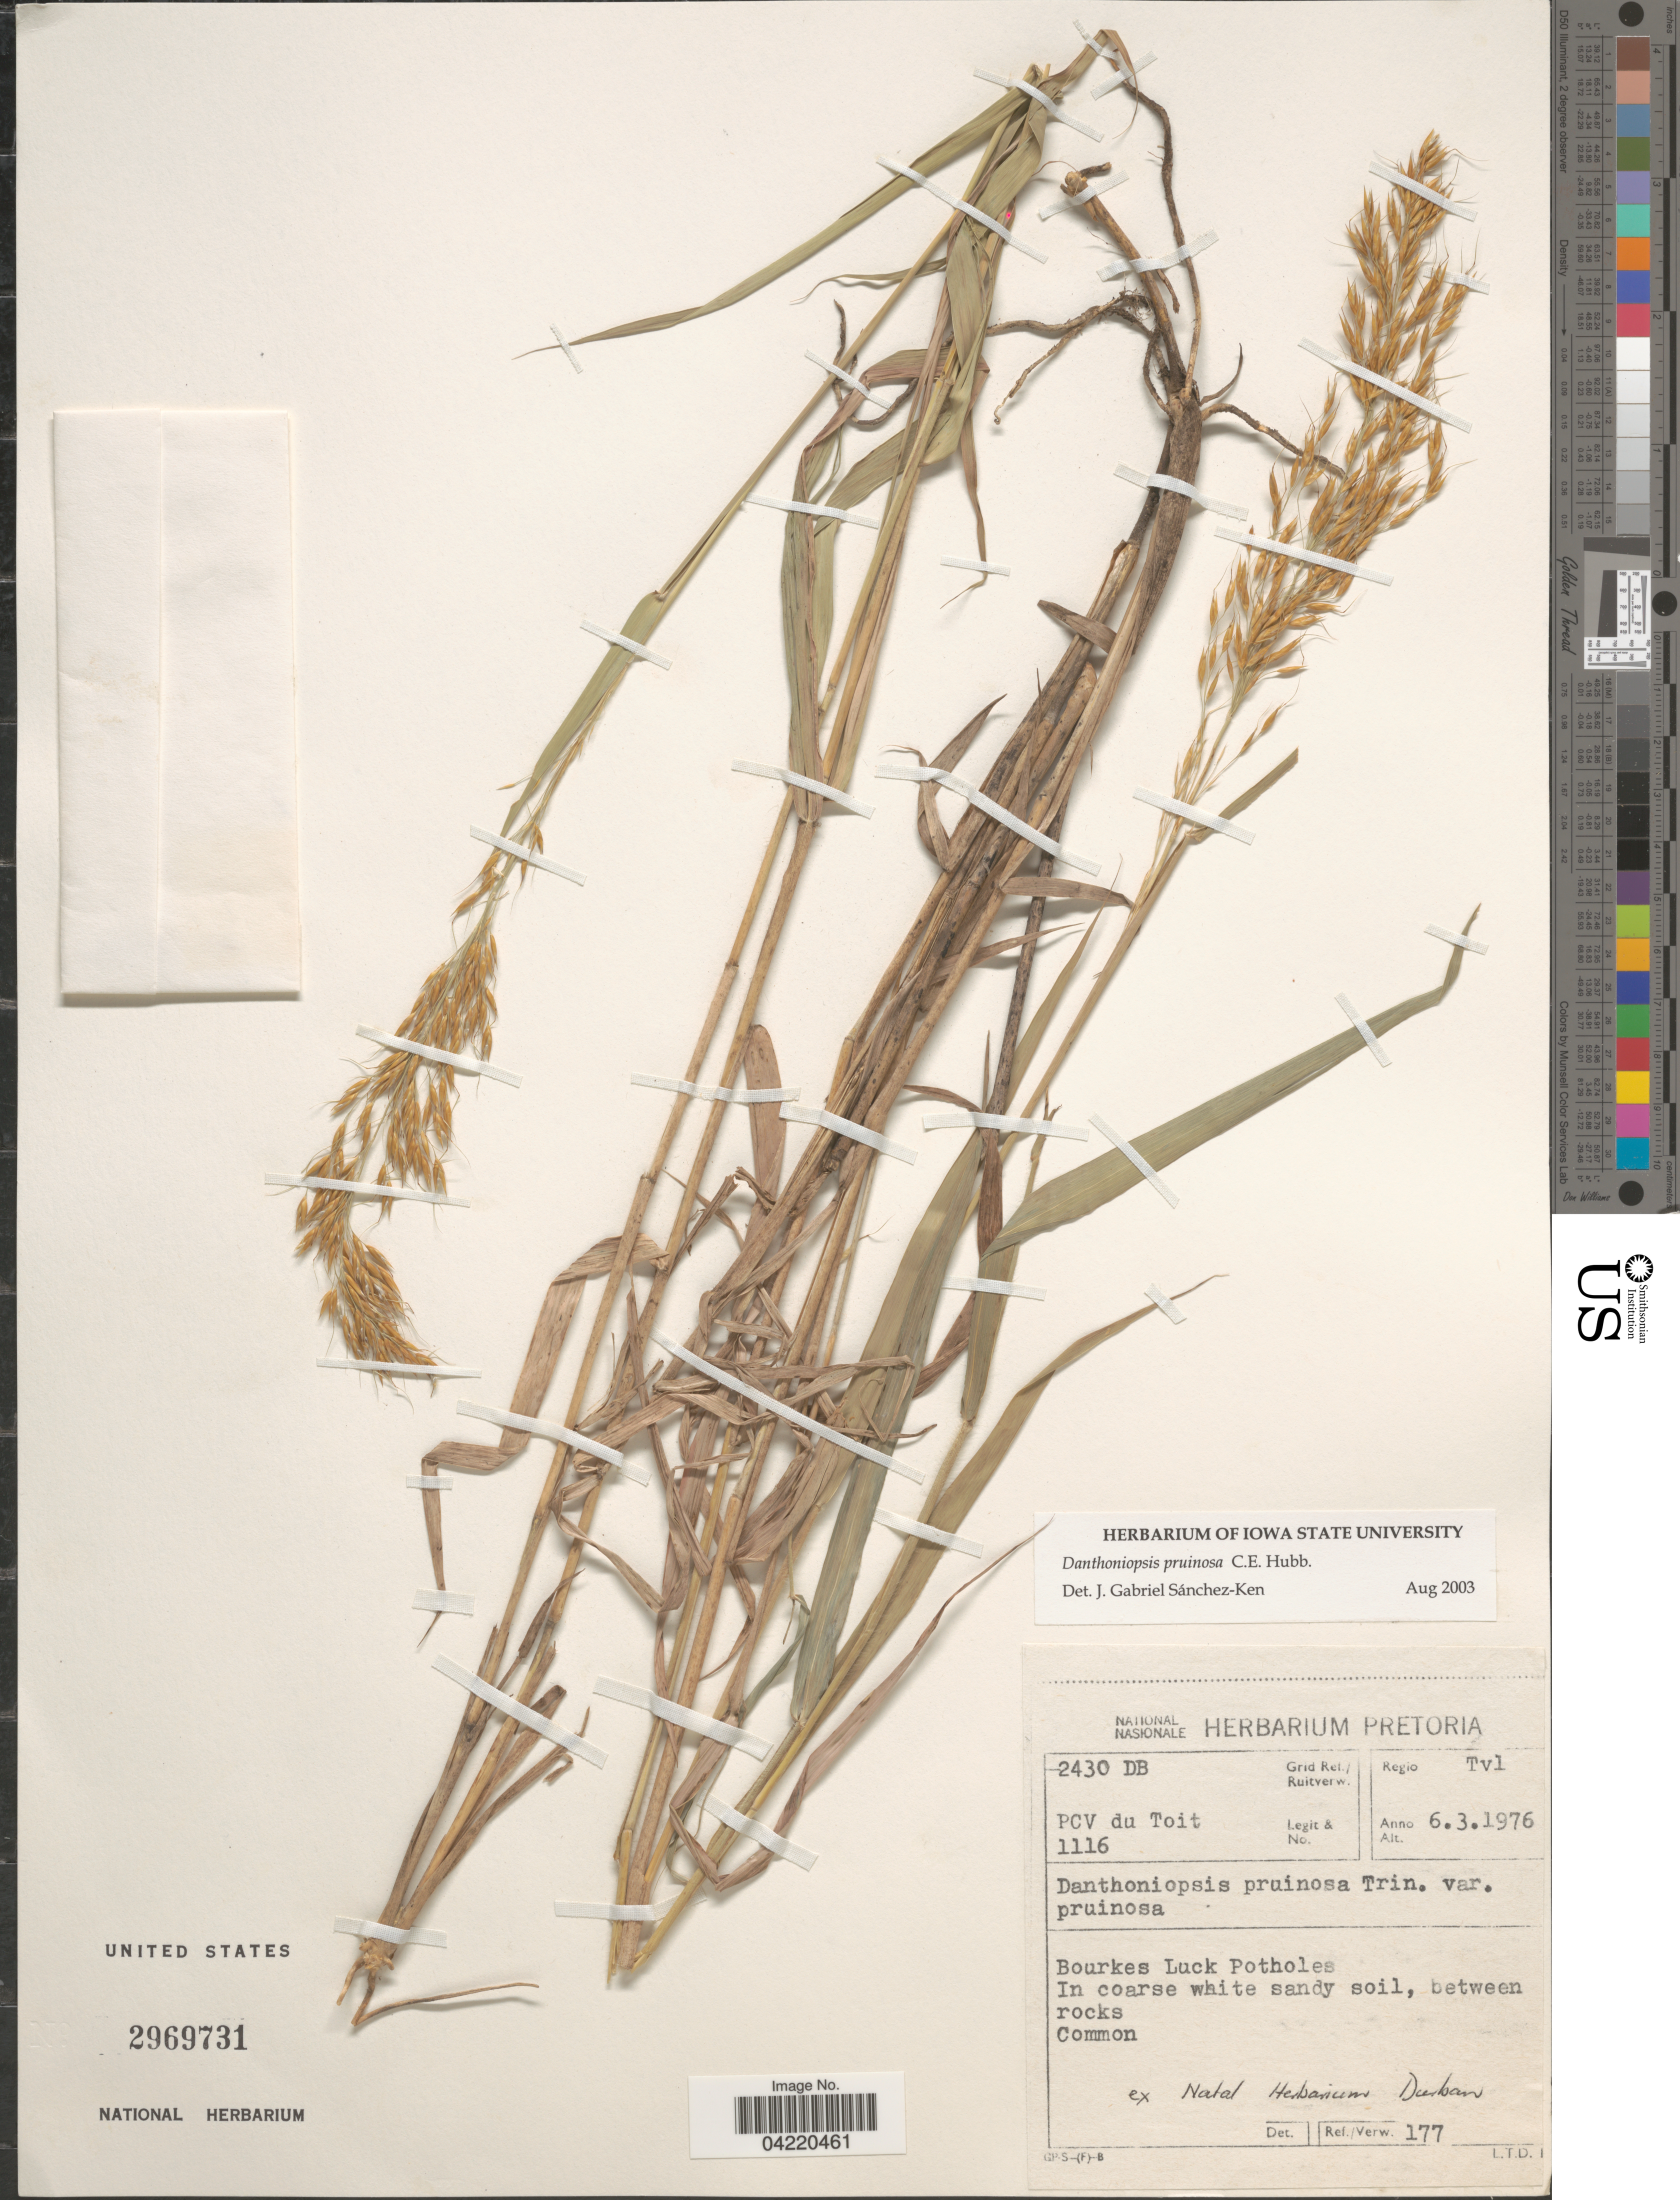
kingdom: Plantae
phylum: Tracheophyta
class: Liliopsida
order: Poales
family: Poaceae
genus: Danthoniopsis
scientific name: Danthoniopsis pruinosa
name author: C. E. Hubb.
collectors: P. Du Toit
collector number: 1116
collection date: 1976-03-06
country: South Africa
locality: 2430 DB Grid Ref./Ruitverw. Regio Tvl. Bourkes Luck Potholes.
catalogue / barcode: US 2969731